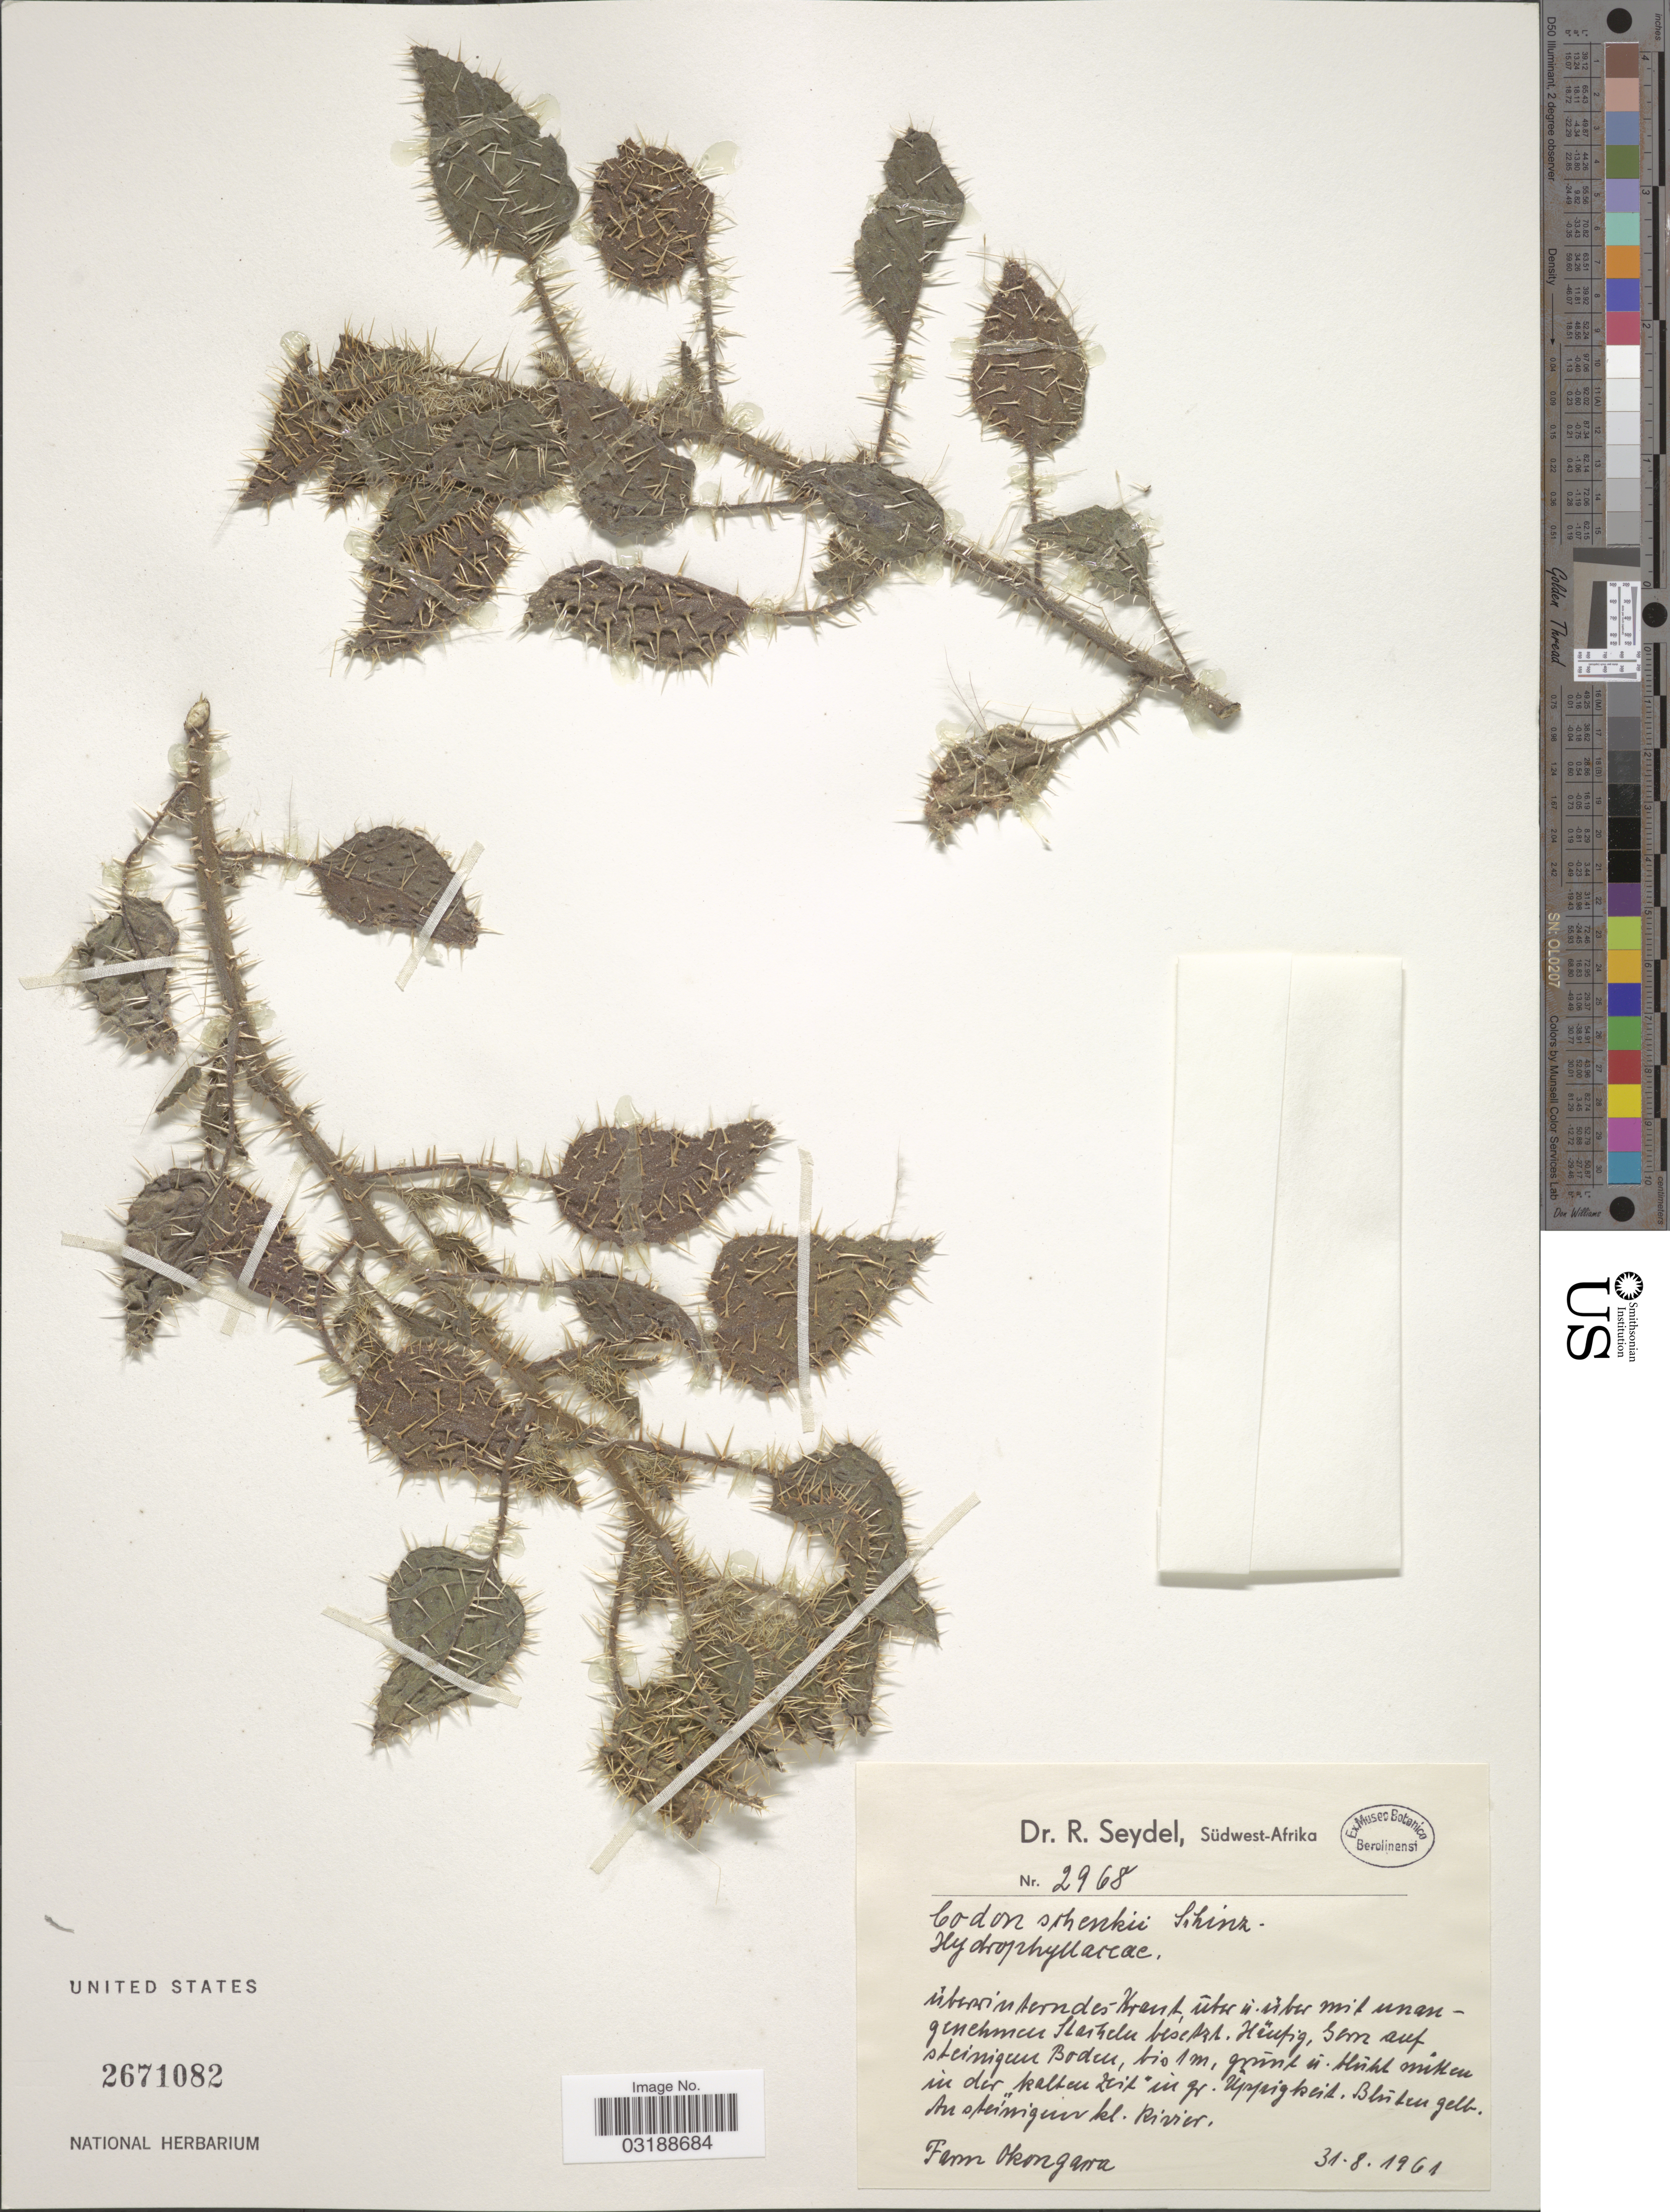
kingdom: Plantae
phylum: Tracheophyta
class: Magnoliopsida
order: Boraginales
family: Codonaceae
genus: Codon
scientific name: Codon schenckii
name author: Schinz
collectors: R. Seydel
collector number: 2968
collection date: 1961-08-31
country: Namibia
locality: Südwest-Afrika. Farm Okongawa.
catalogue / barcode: US 2671082